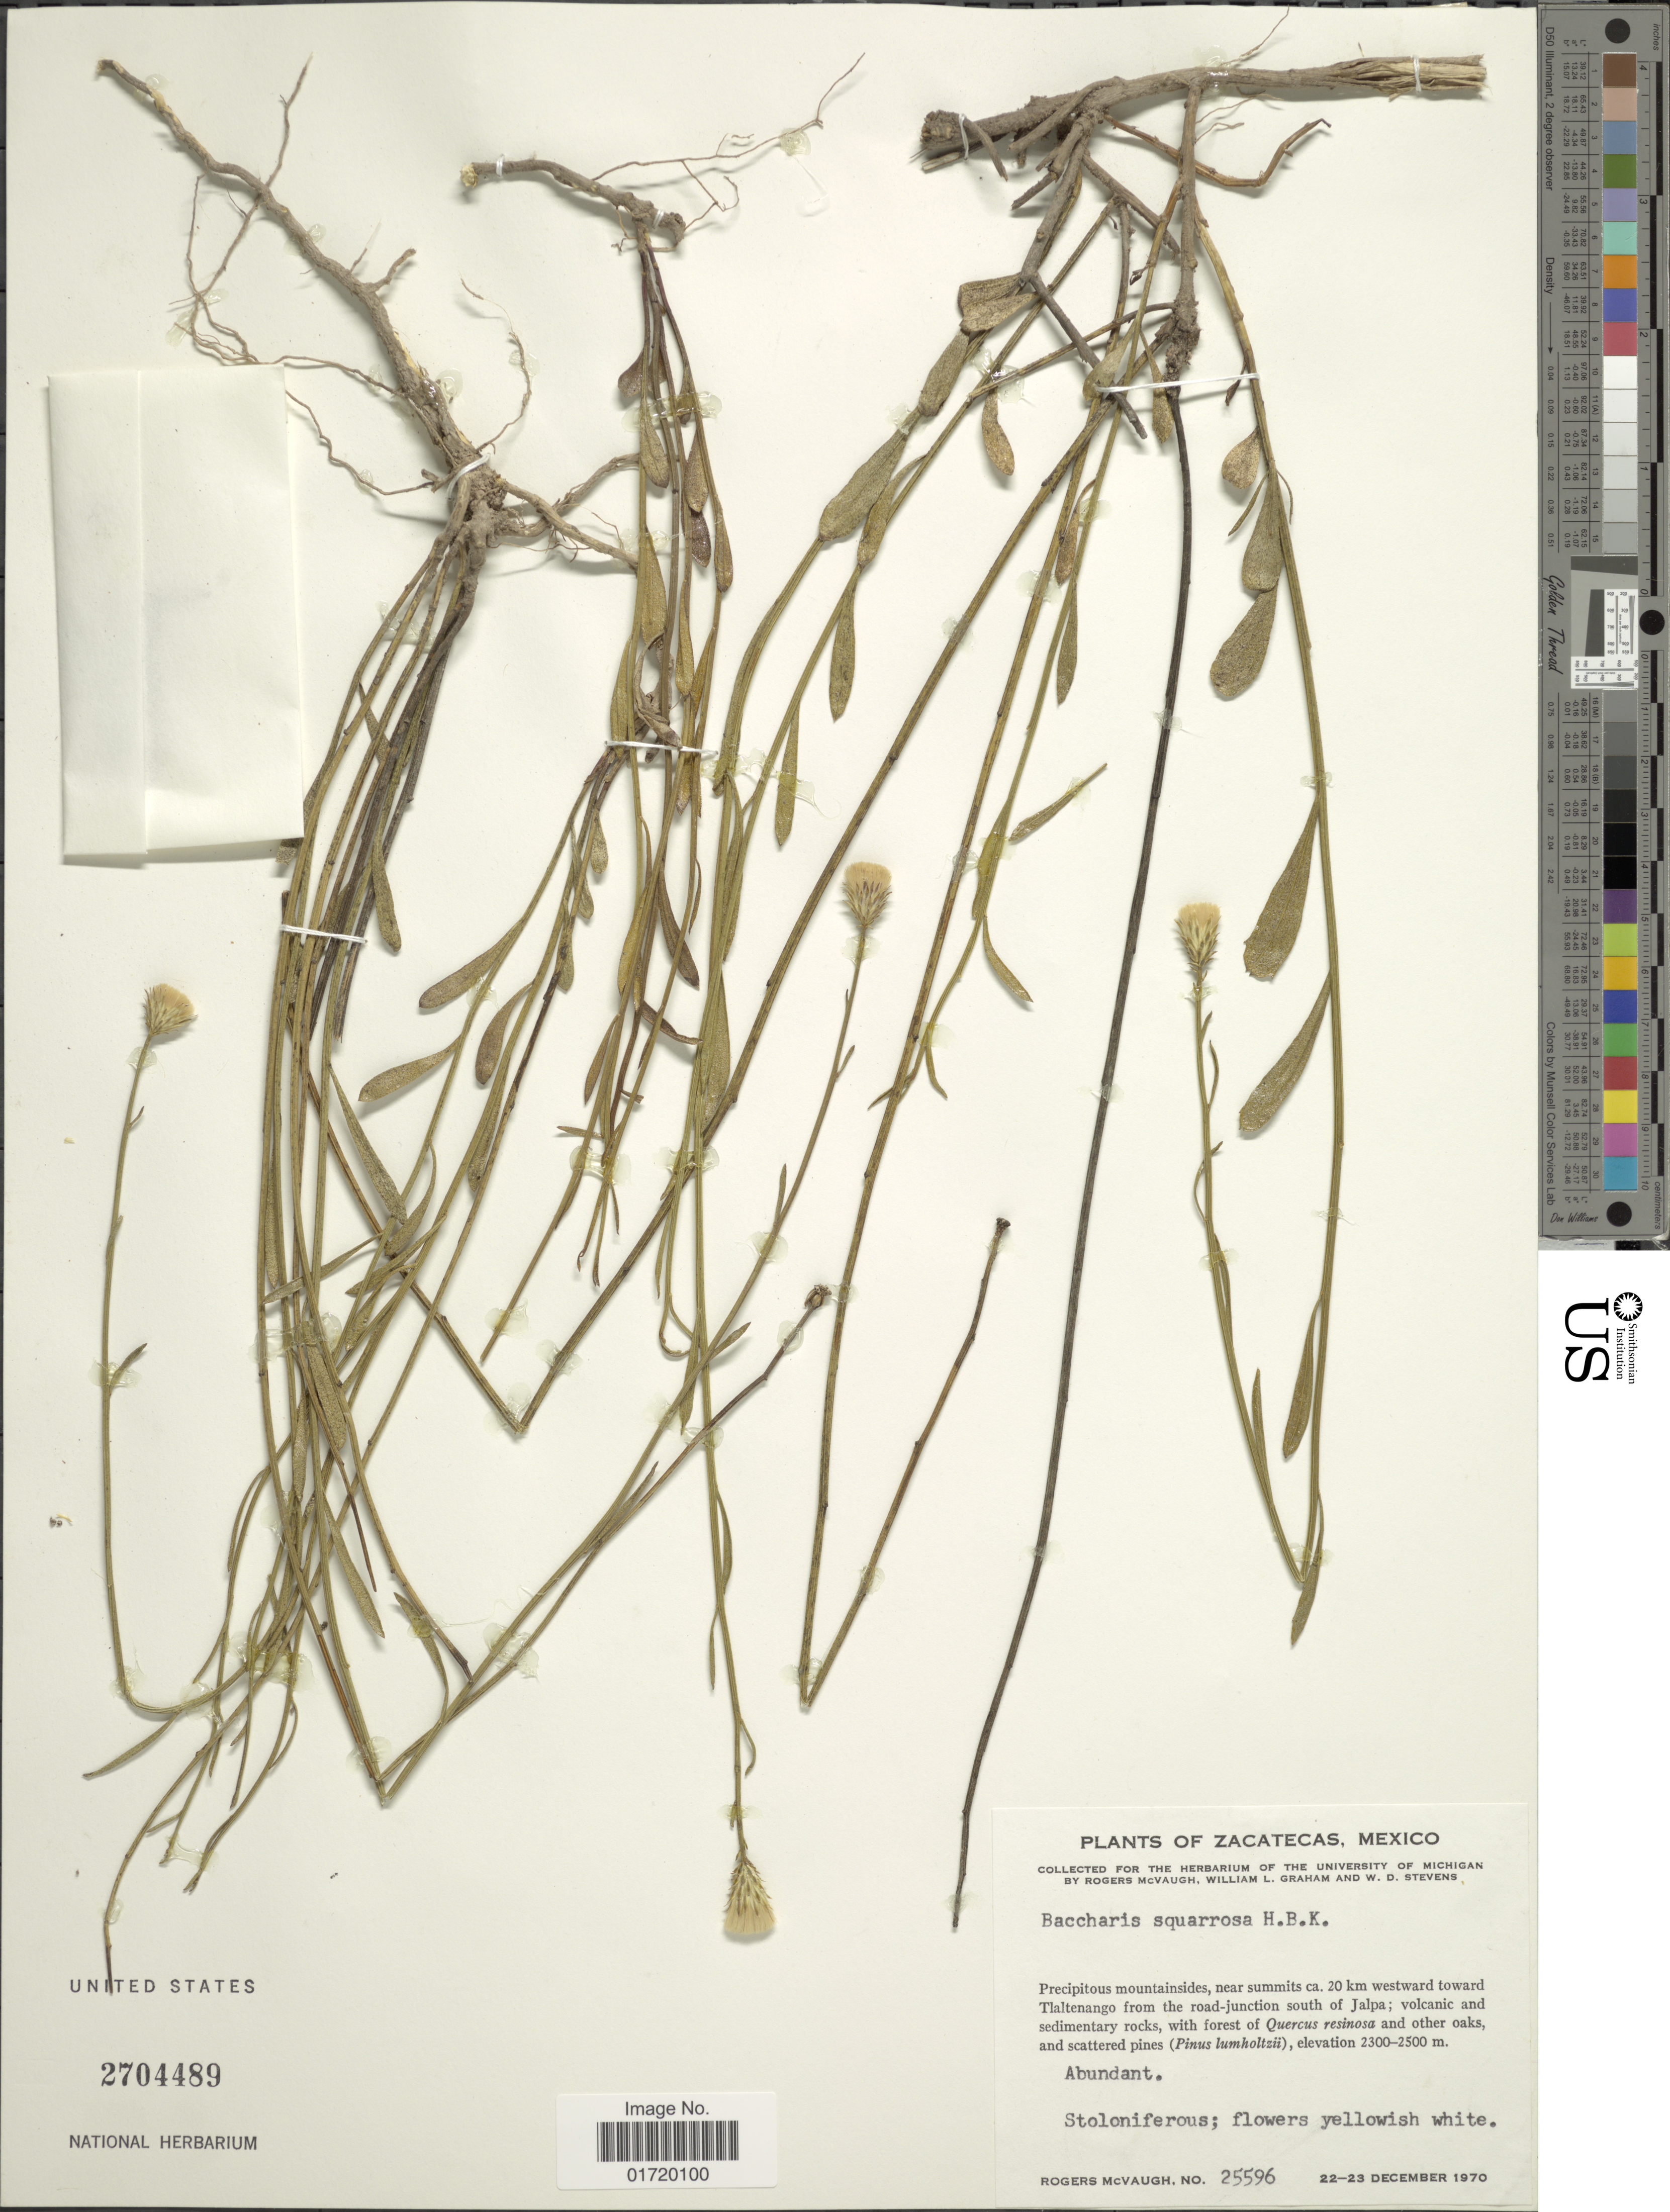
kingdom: Plantae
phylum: Tracheophyta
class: Magnoliopsida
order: Asterales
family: Asteraceae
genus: Baccharis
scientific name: Baccharis squarrosa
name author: Baker in Mart.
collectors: R. McVaugh, W. Graham & W. D. Stevens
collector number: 25596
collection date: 1970-12-22/1970-12-23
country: Mexico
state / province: Zacatecas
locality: Precipitous mountainsides, near summits ca 20 km westward toward Tlaltenango from the road-junction south of Jalpa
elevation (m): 2300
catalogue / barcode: US 2704489